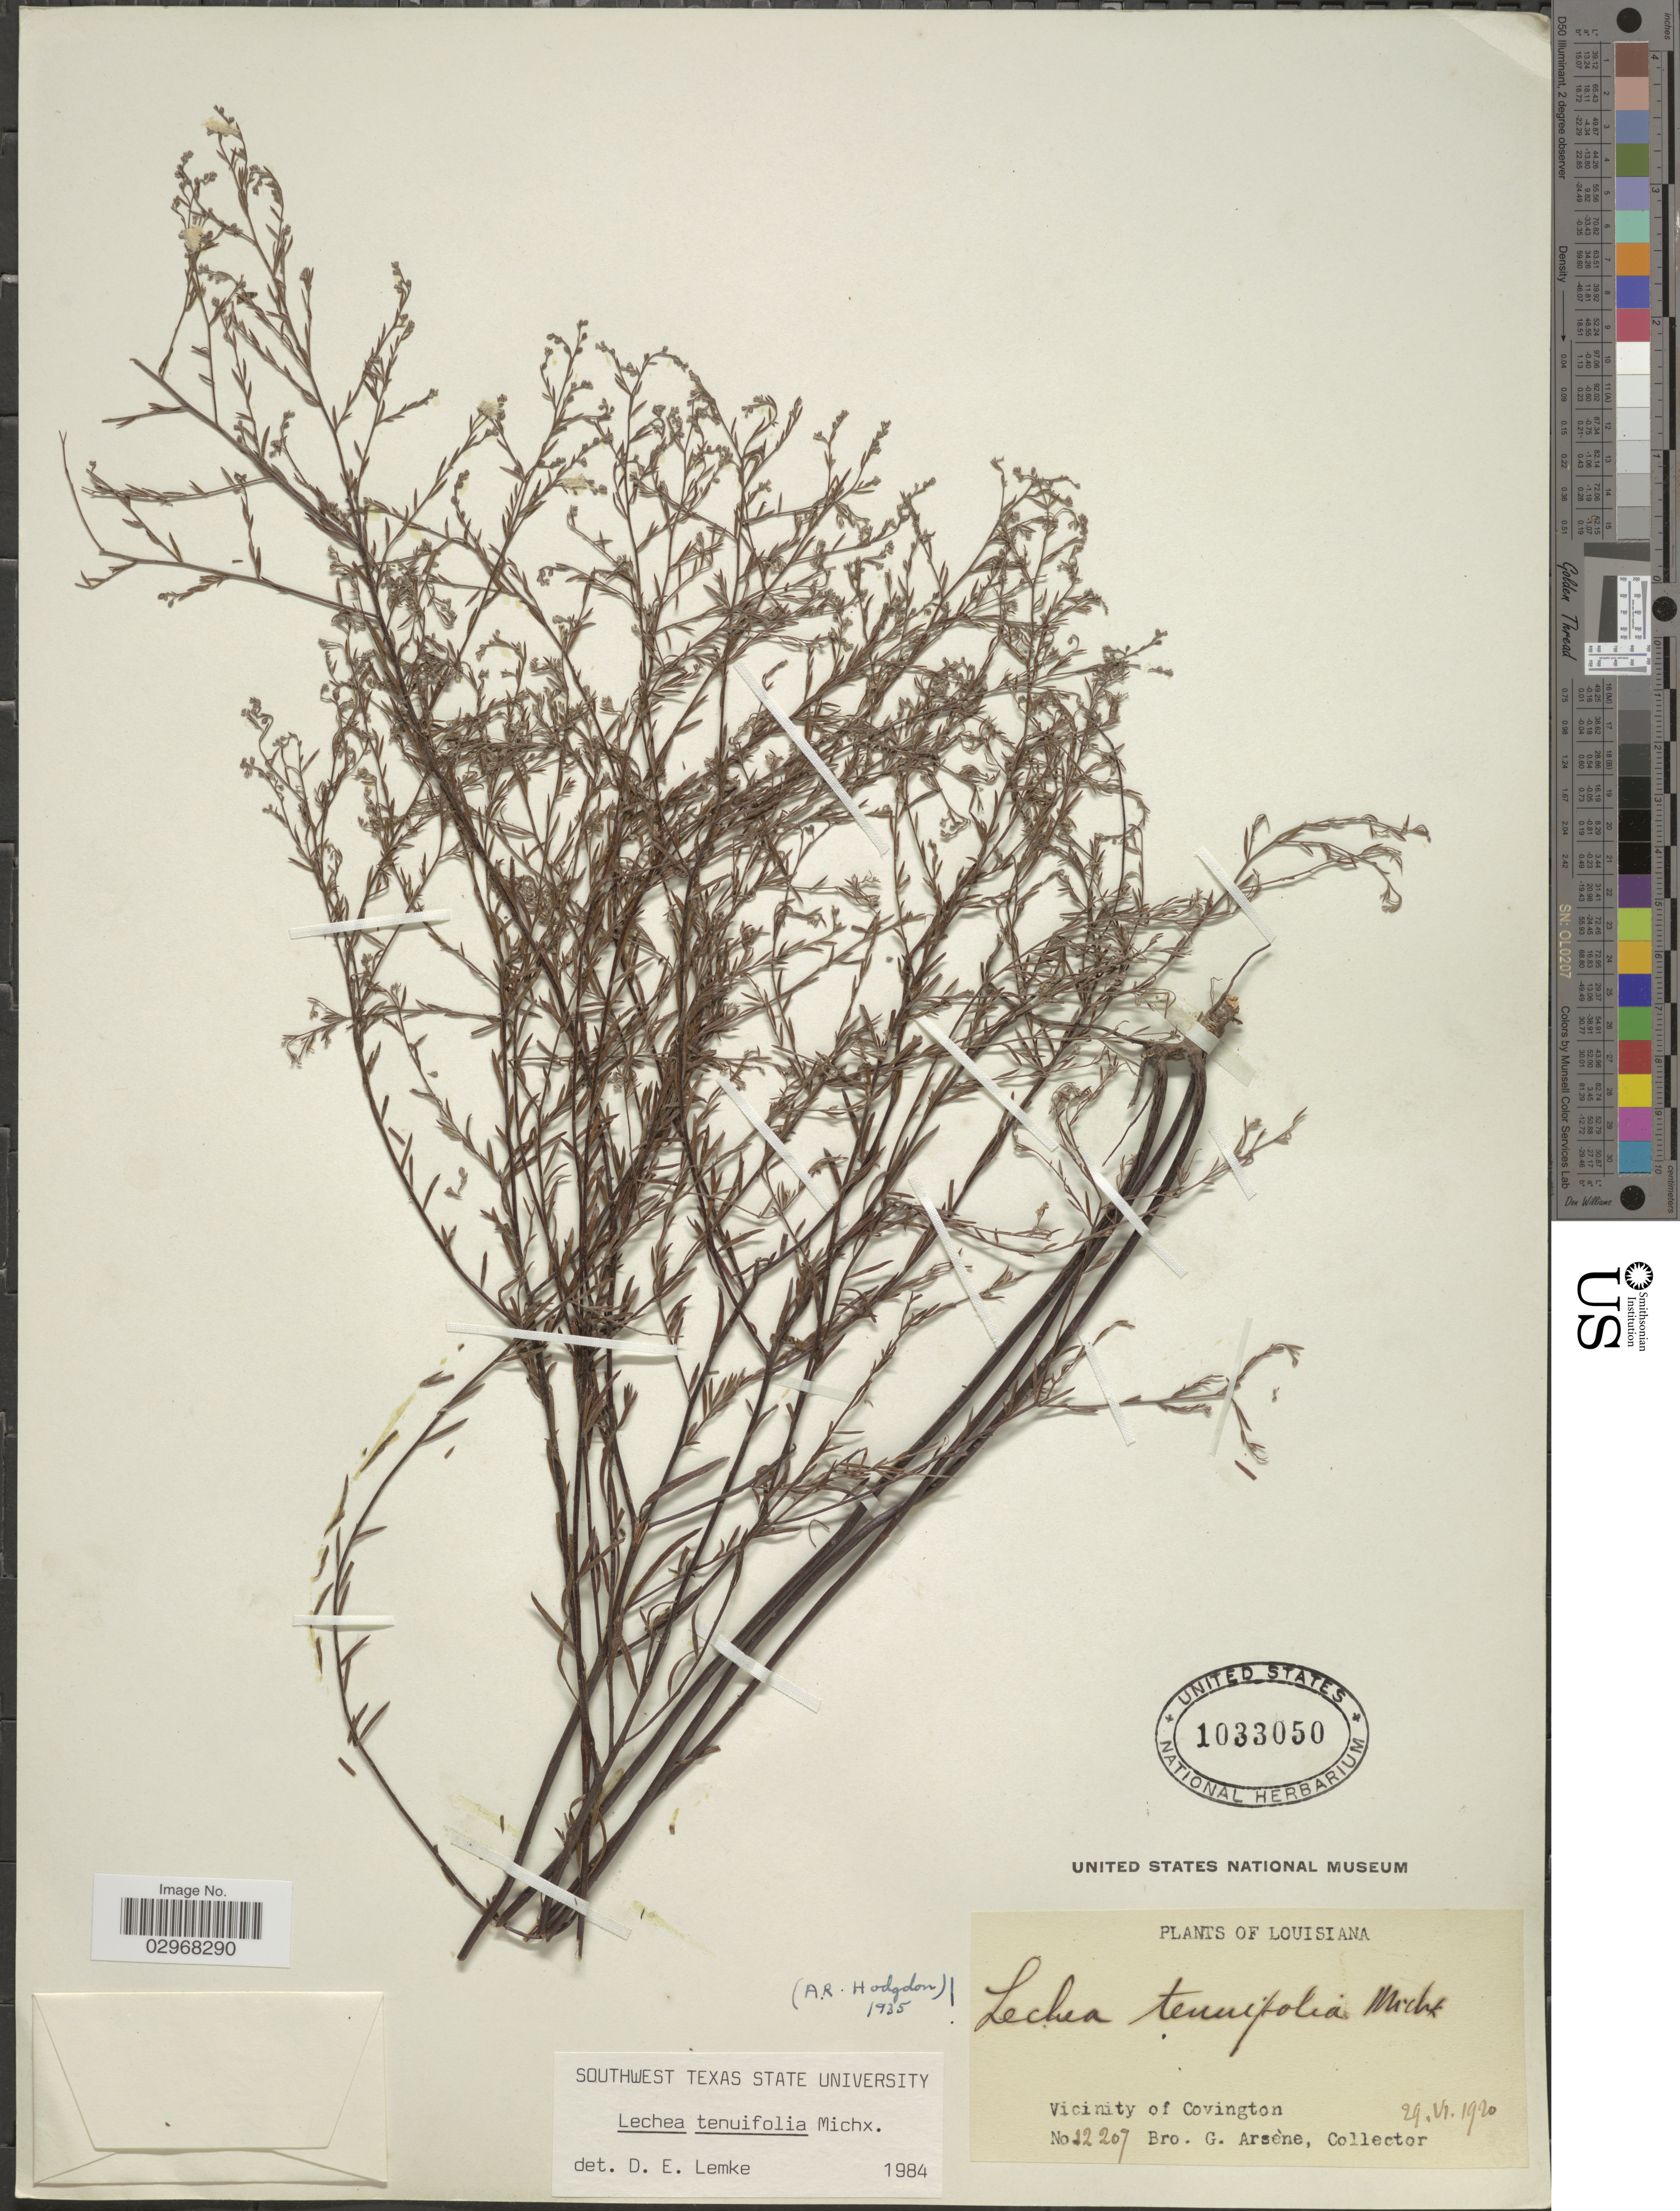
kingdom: Plantae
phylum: Tracheophyta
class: Magnoliopsida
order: Malvales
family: Cistaceae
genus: Lechea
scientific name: Lechea tenuifolia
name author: Michx.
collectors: Bro. G. Arsène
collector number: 12207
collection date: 1920-06-29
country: United States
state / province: Louisiana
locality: Vicinity of Covington.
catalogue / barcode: US 1033050